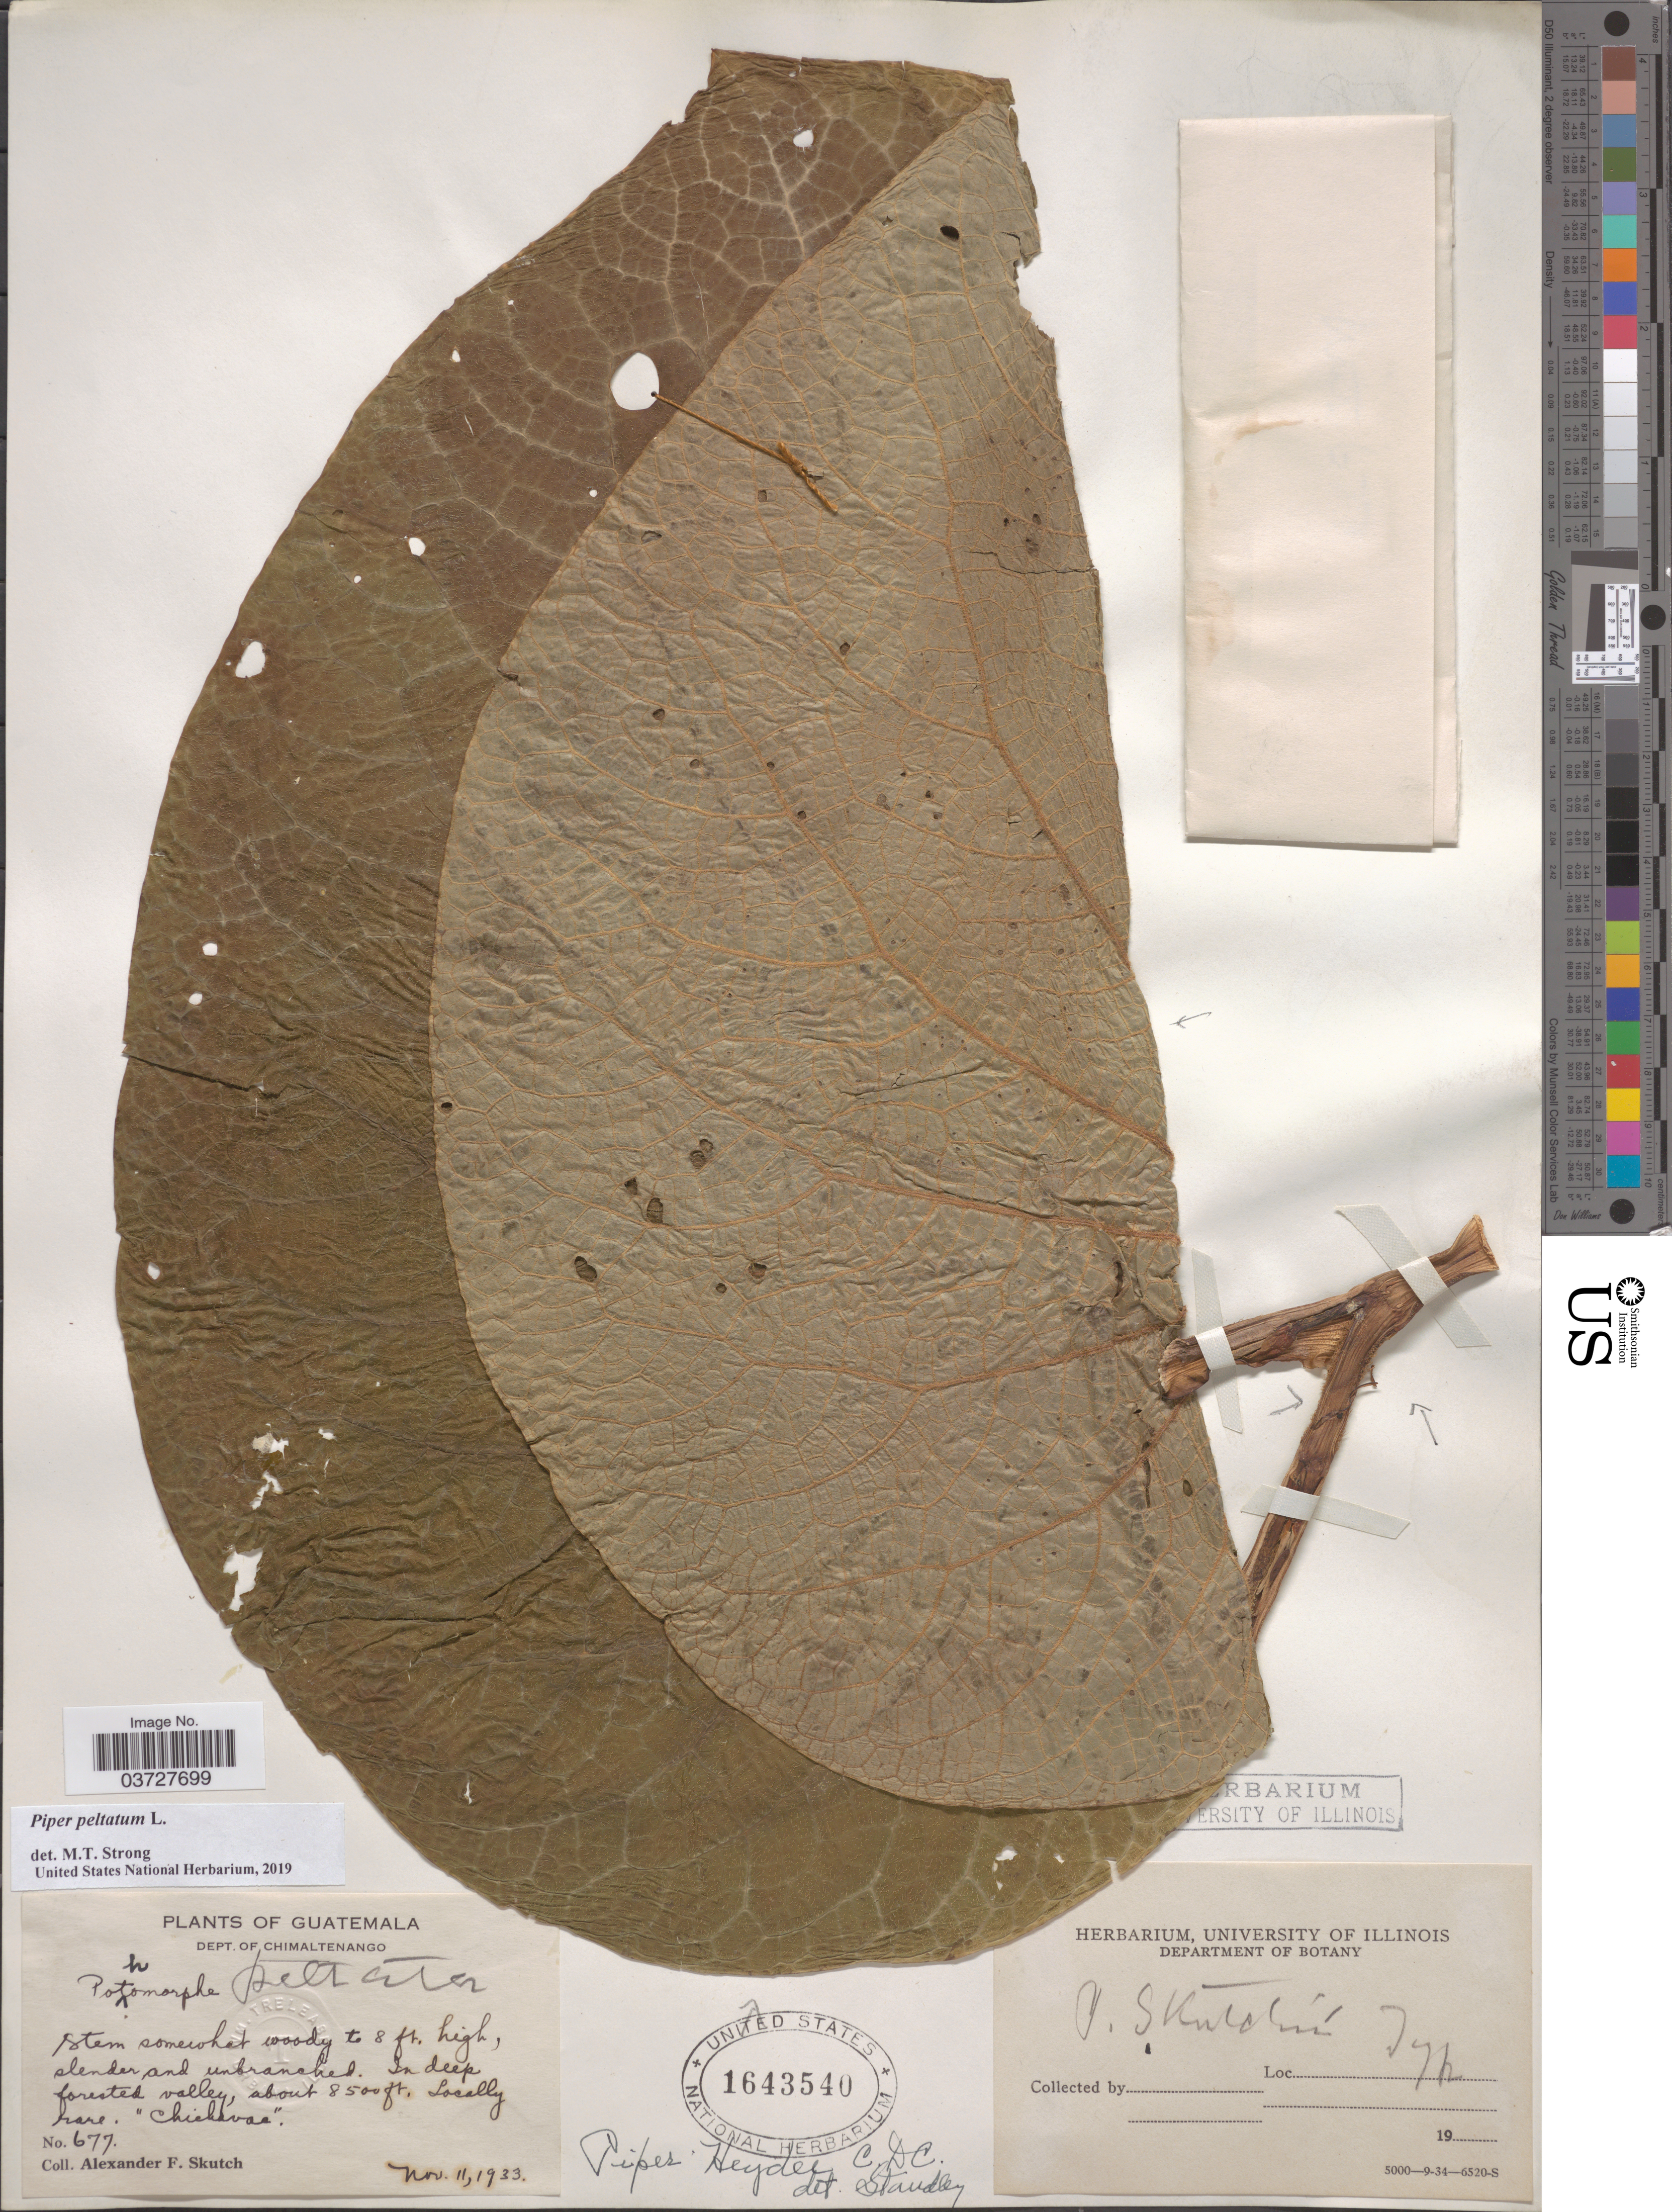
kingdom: Plantae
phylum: Tracheophyta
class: Magnoliopsida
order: Piperales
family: Piperaceae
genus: Piper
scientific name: Piper peltatum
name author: L.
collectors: A. F. Skutch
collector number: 677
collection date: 1933-11-11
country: Guatemala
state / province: Chimaltenango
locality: Dept. of Chimaltenango. In deep forested valley.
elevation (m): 2591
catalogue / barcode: US 1643540